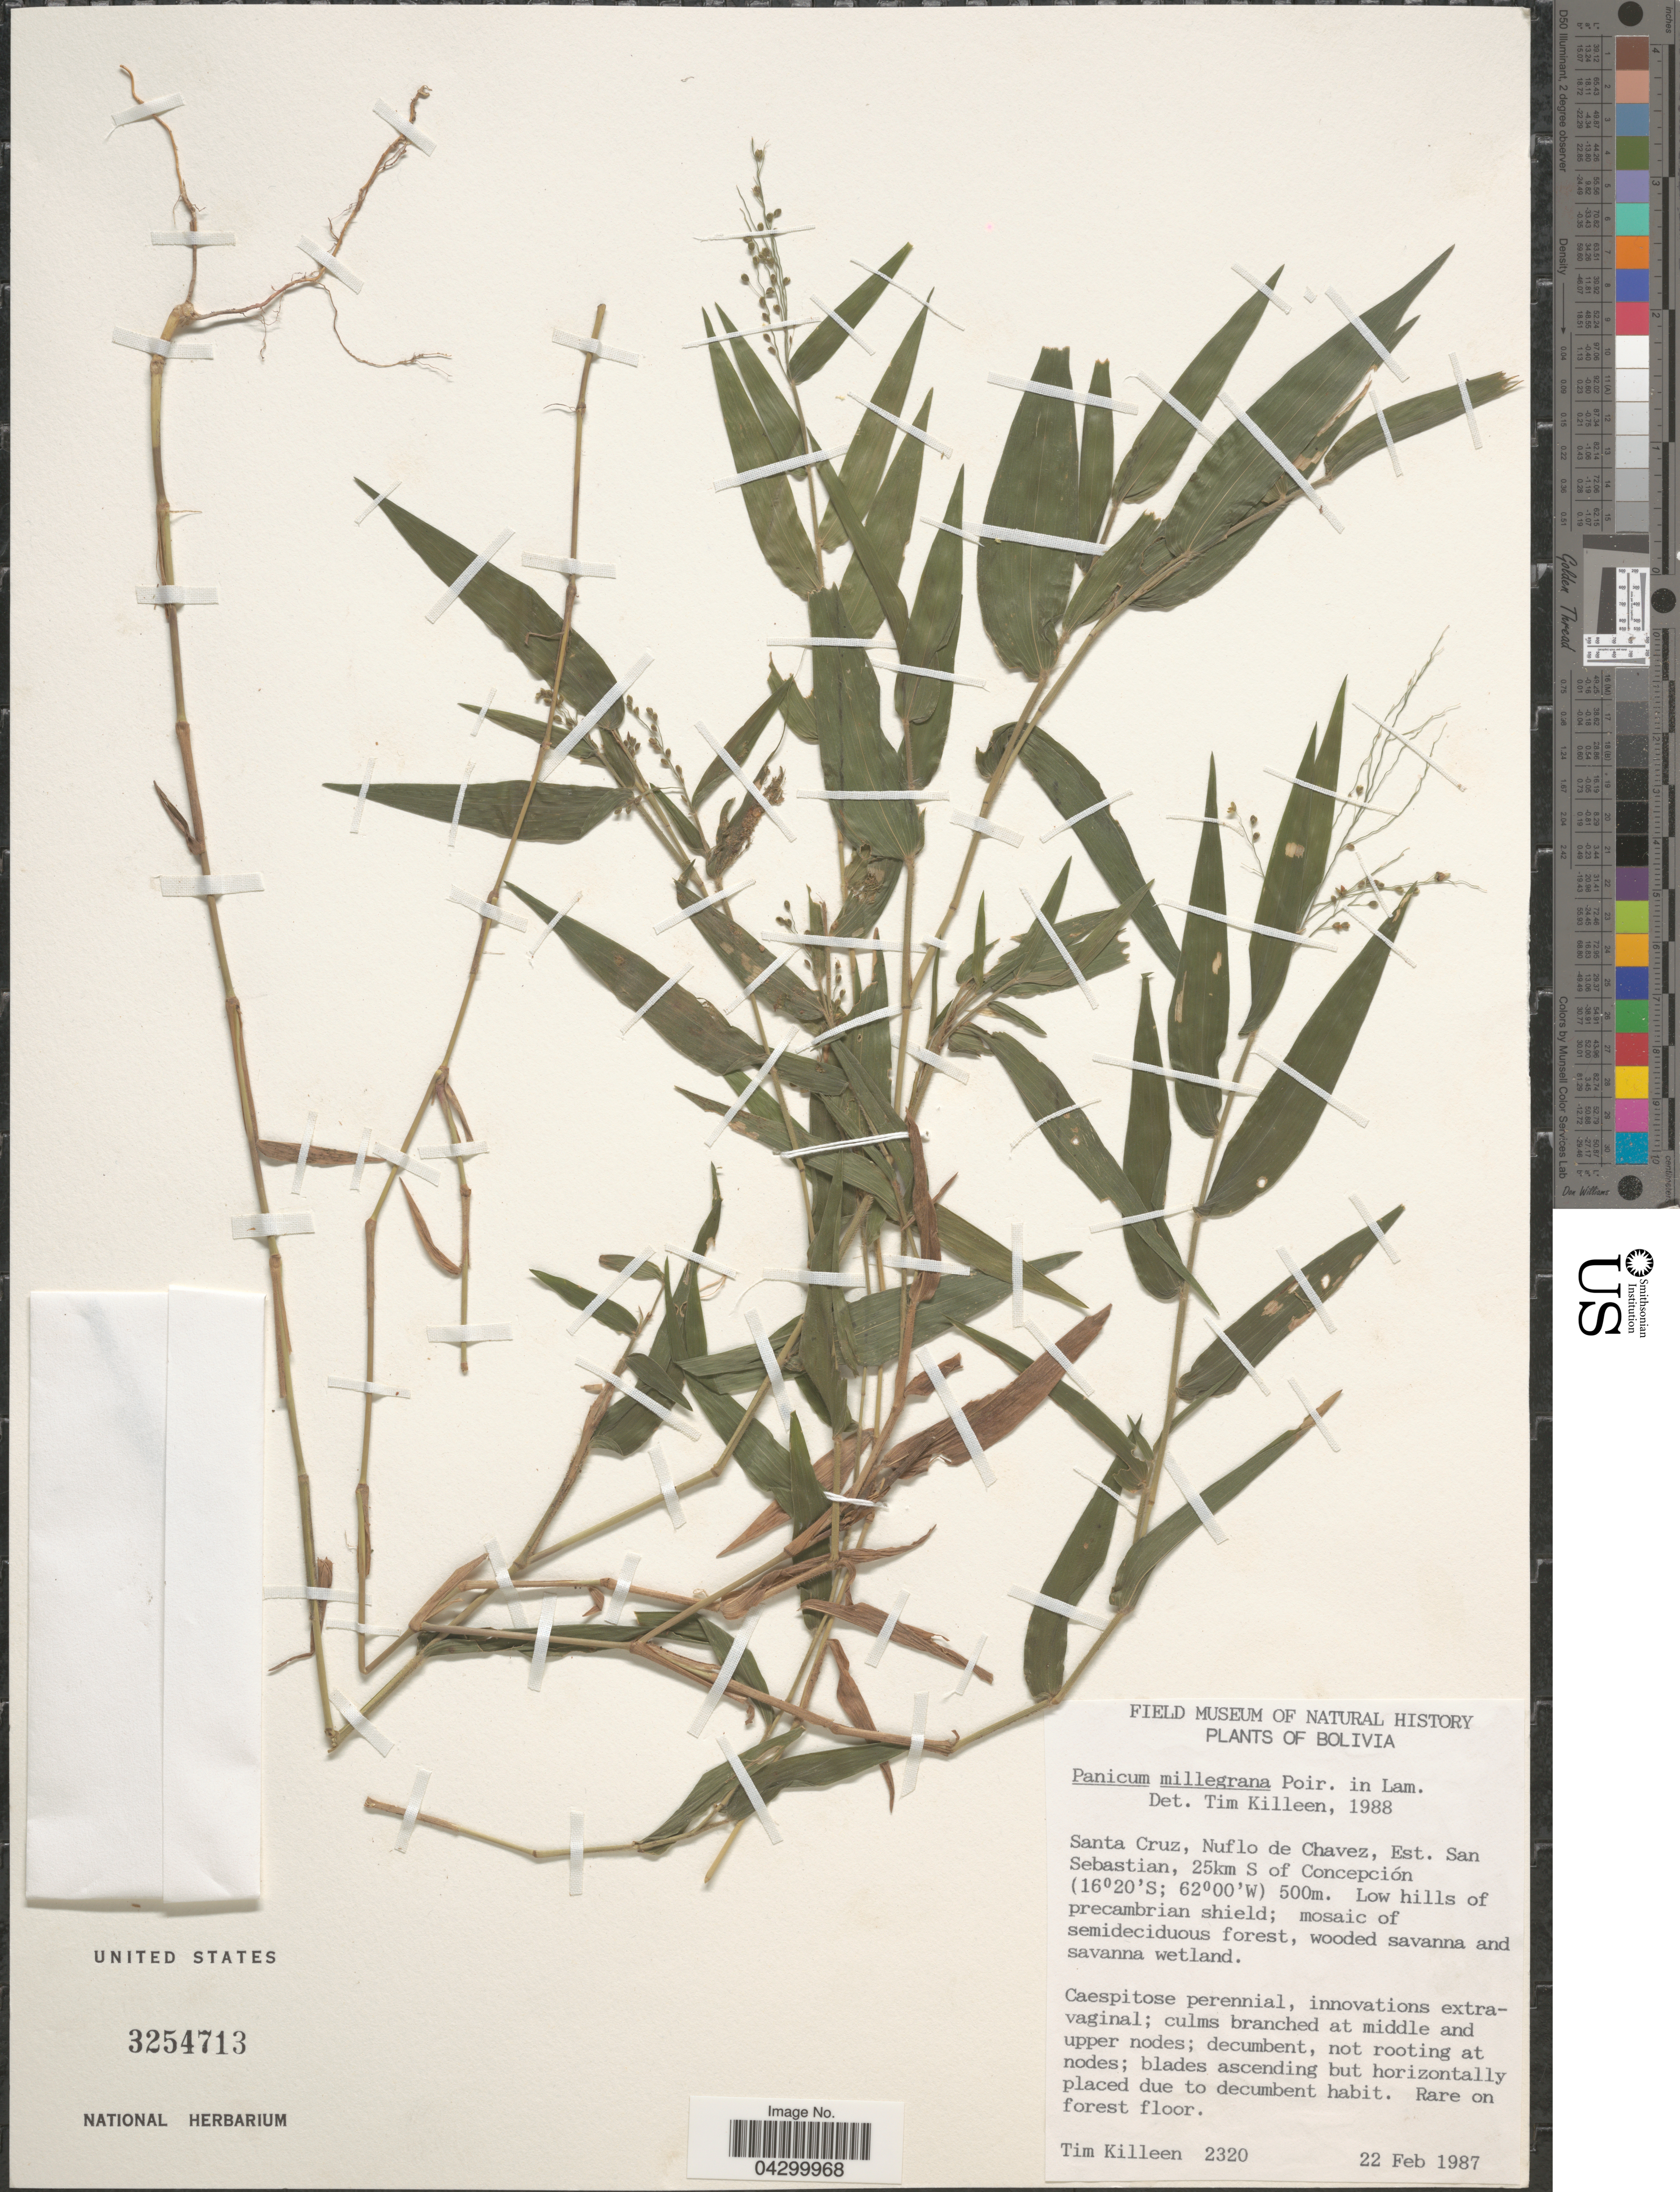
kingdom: Plantae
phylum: Tracheophyta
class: Liliopsida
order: Poales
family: Poaceae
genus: Panicum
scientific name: Panicum millegrana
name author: Poir.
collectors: T. J. Killeen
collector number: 2320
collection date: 1987-02-22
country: Bolivia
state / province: Santa Cruz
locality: Santa Cruz, Nuflo de Chavez, Est. San Sebastian, 25km S of Concepción.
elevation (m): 500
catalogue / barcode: US 3254713